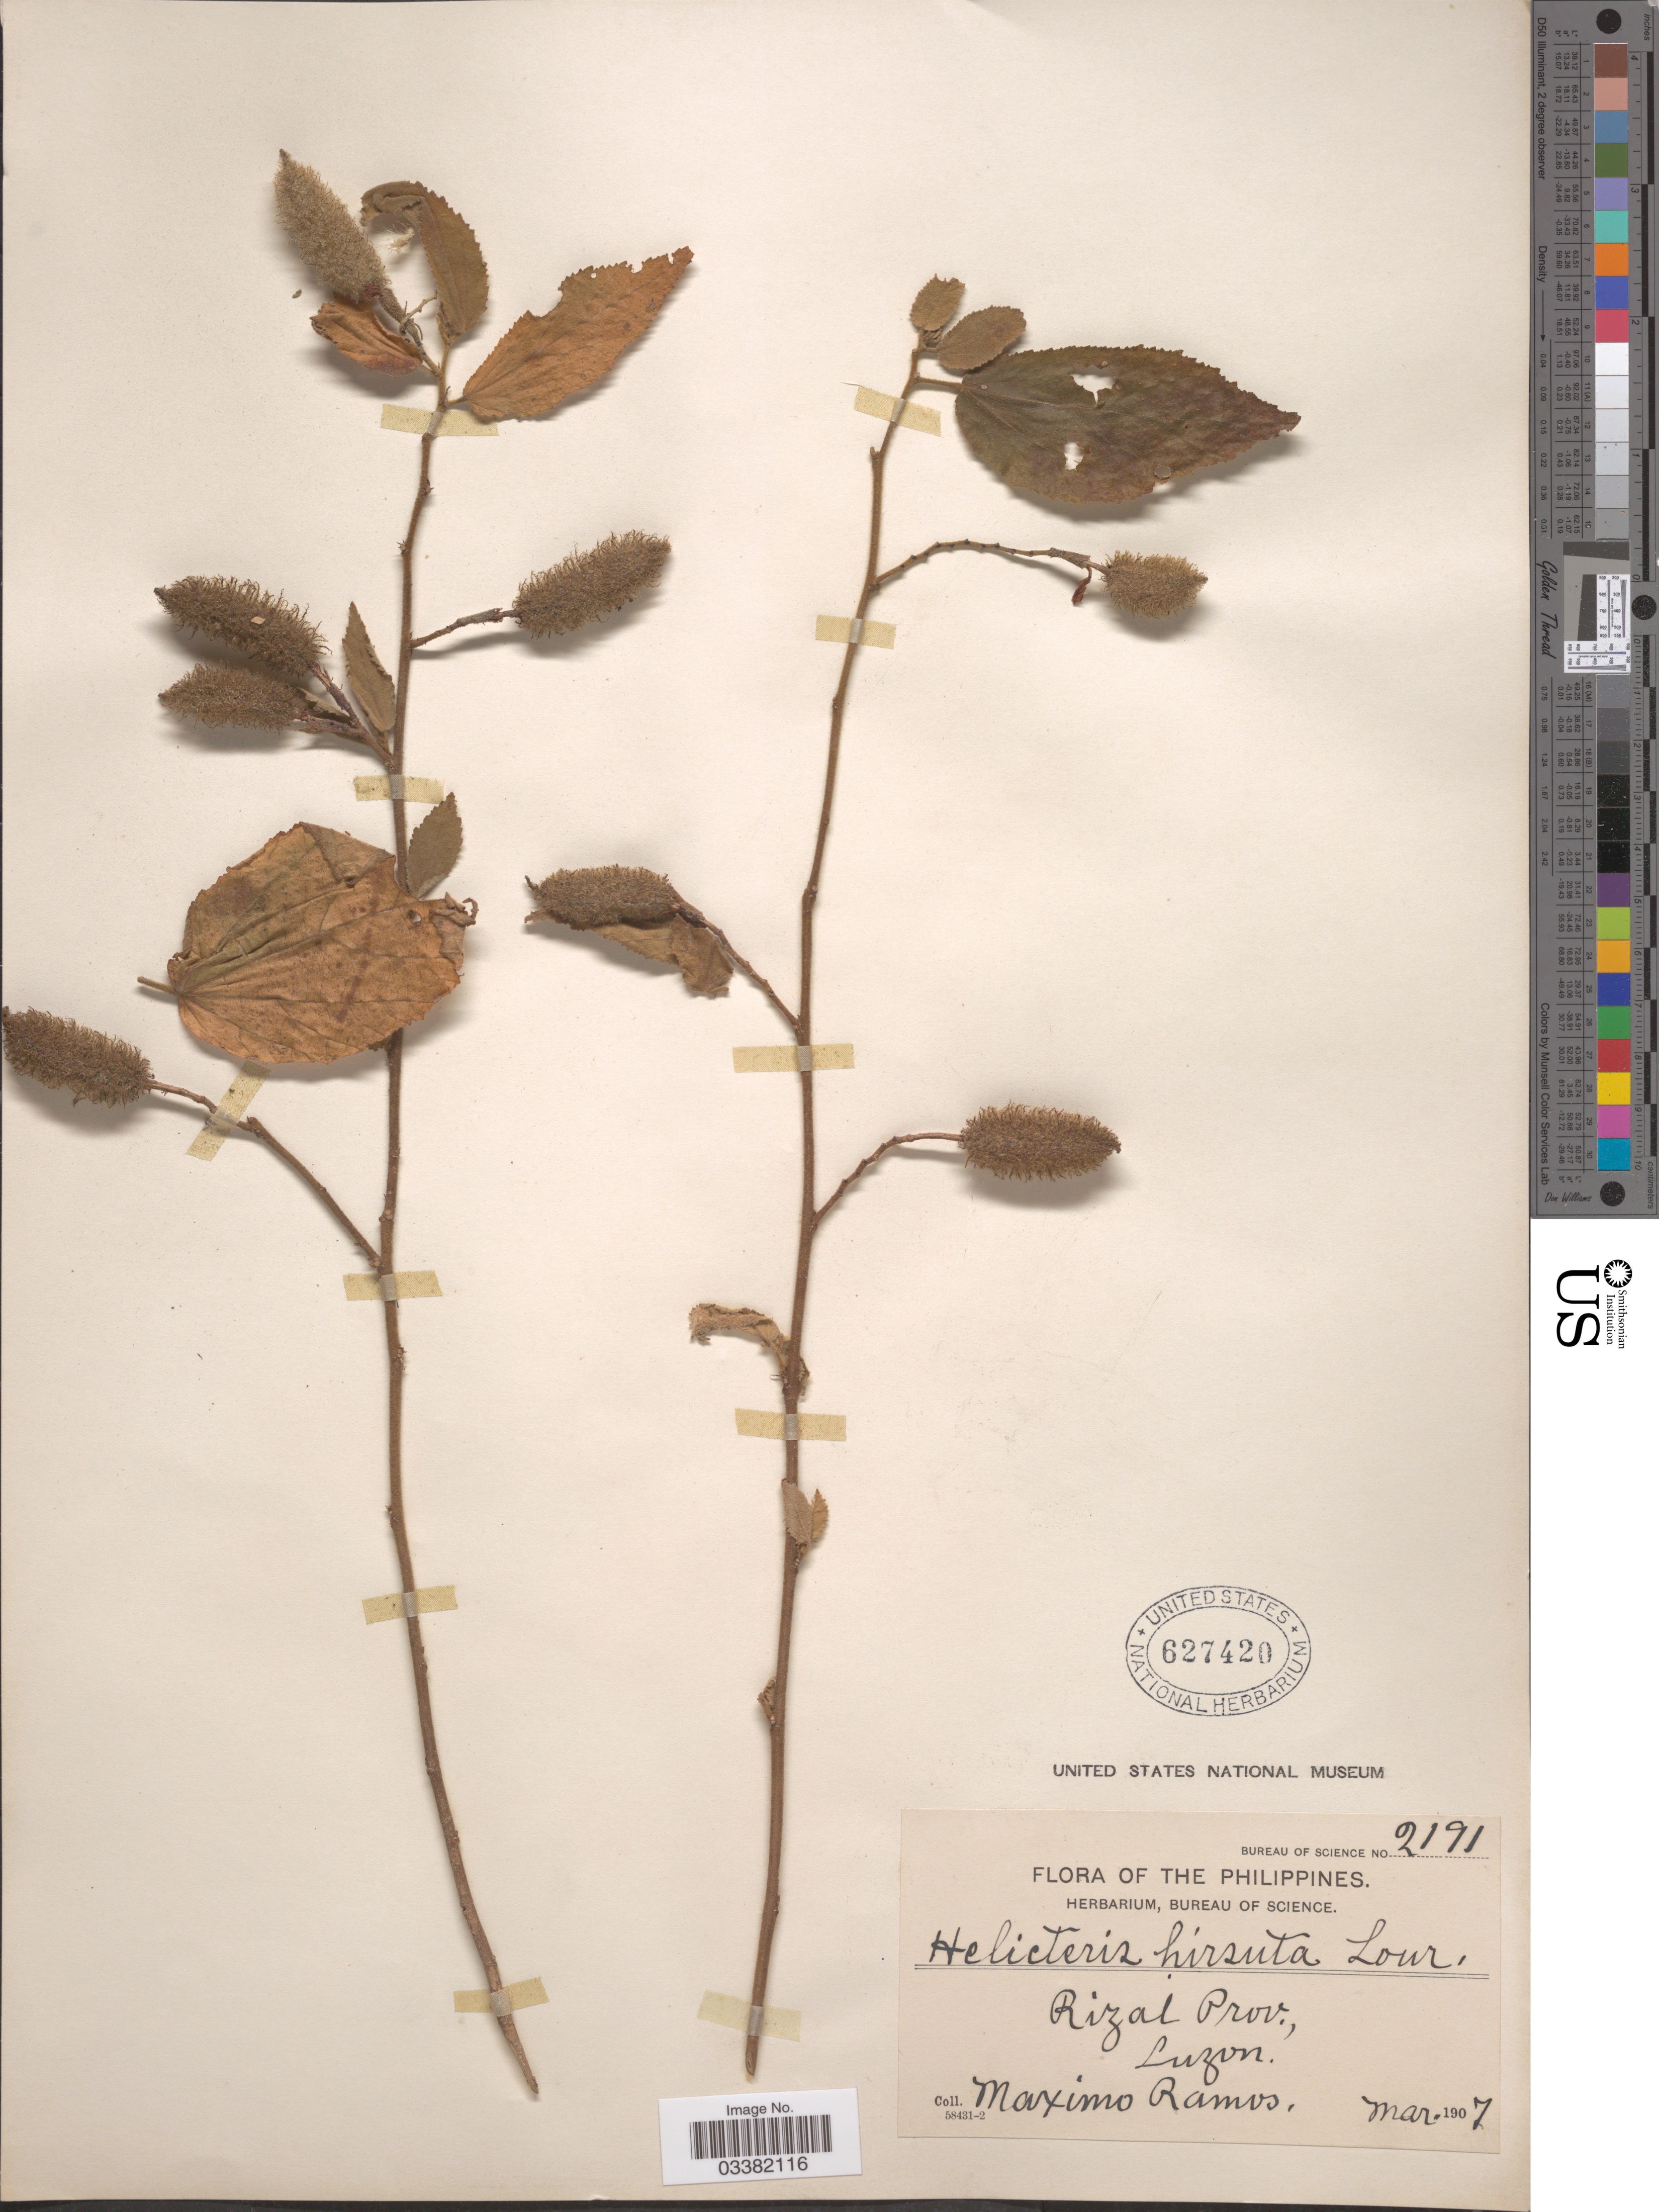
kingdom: Plantae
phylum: Tracheophyta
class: Magnoliopsida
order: Malvales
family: Malvaceae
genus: Helicteres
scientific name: Helicteres hirsuta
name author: Lour.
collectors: M. Ramos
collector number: Bureau of Science 2191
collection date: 1907-03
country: Philippines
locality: Rizal Prov., Luzon.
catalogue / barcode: US 627420